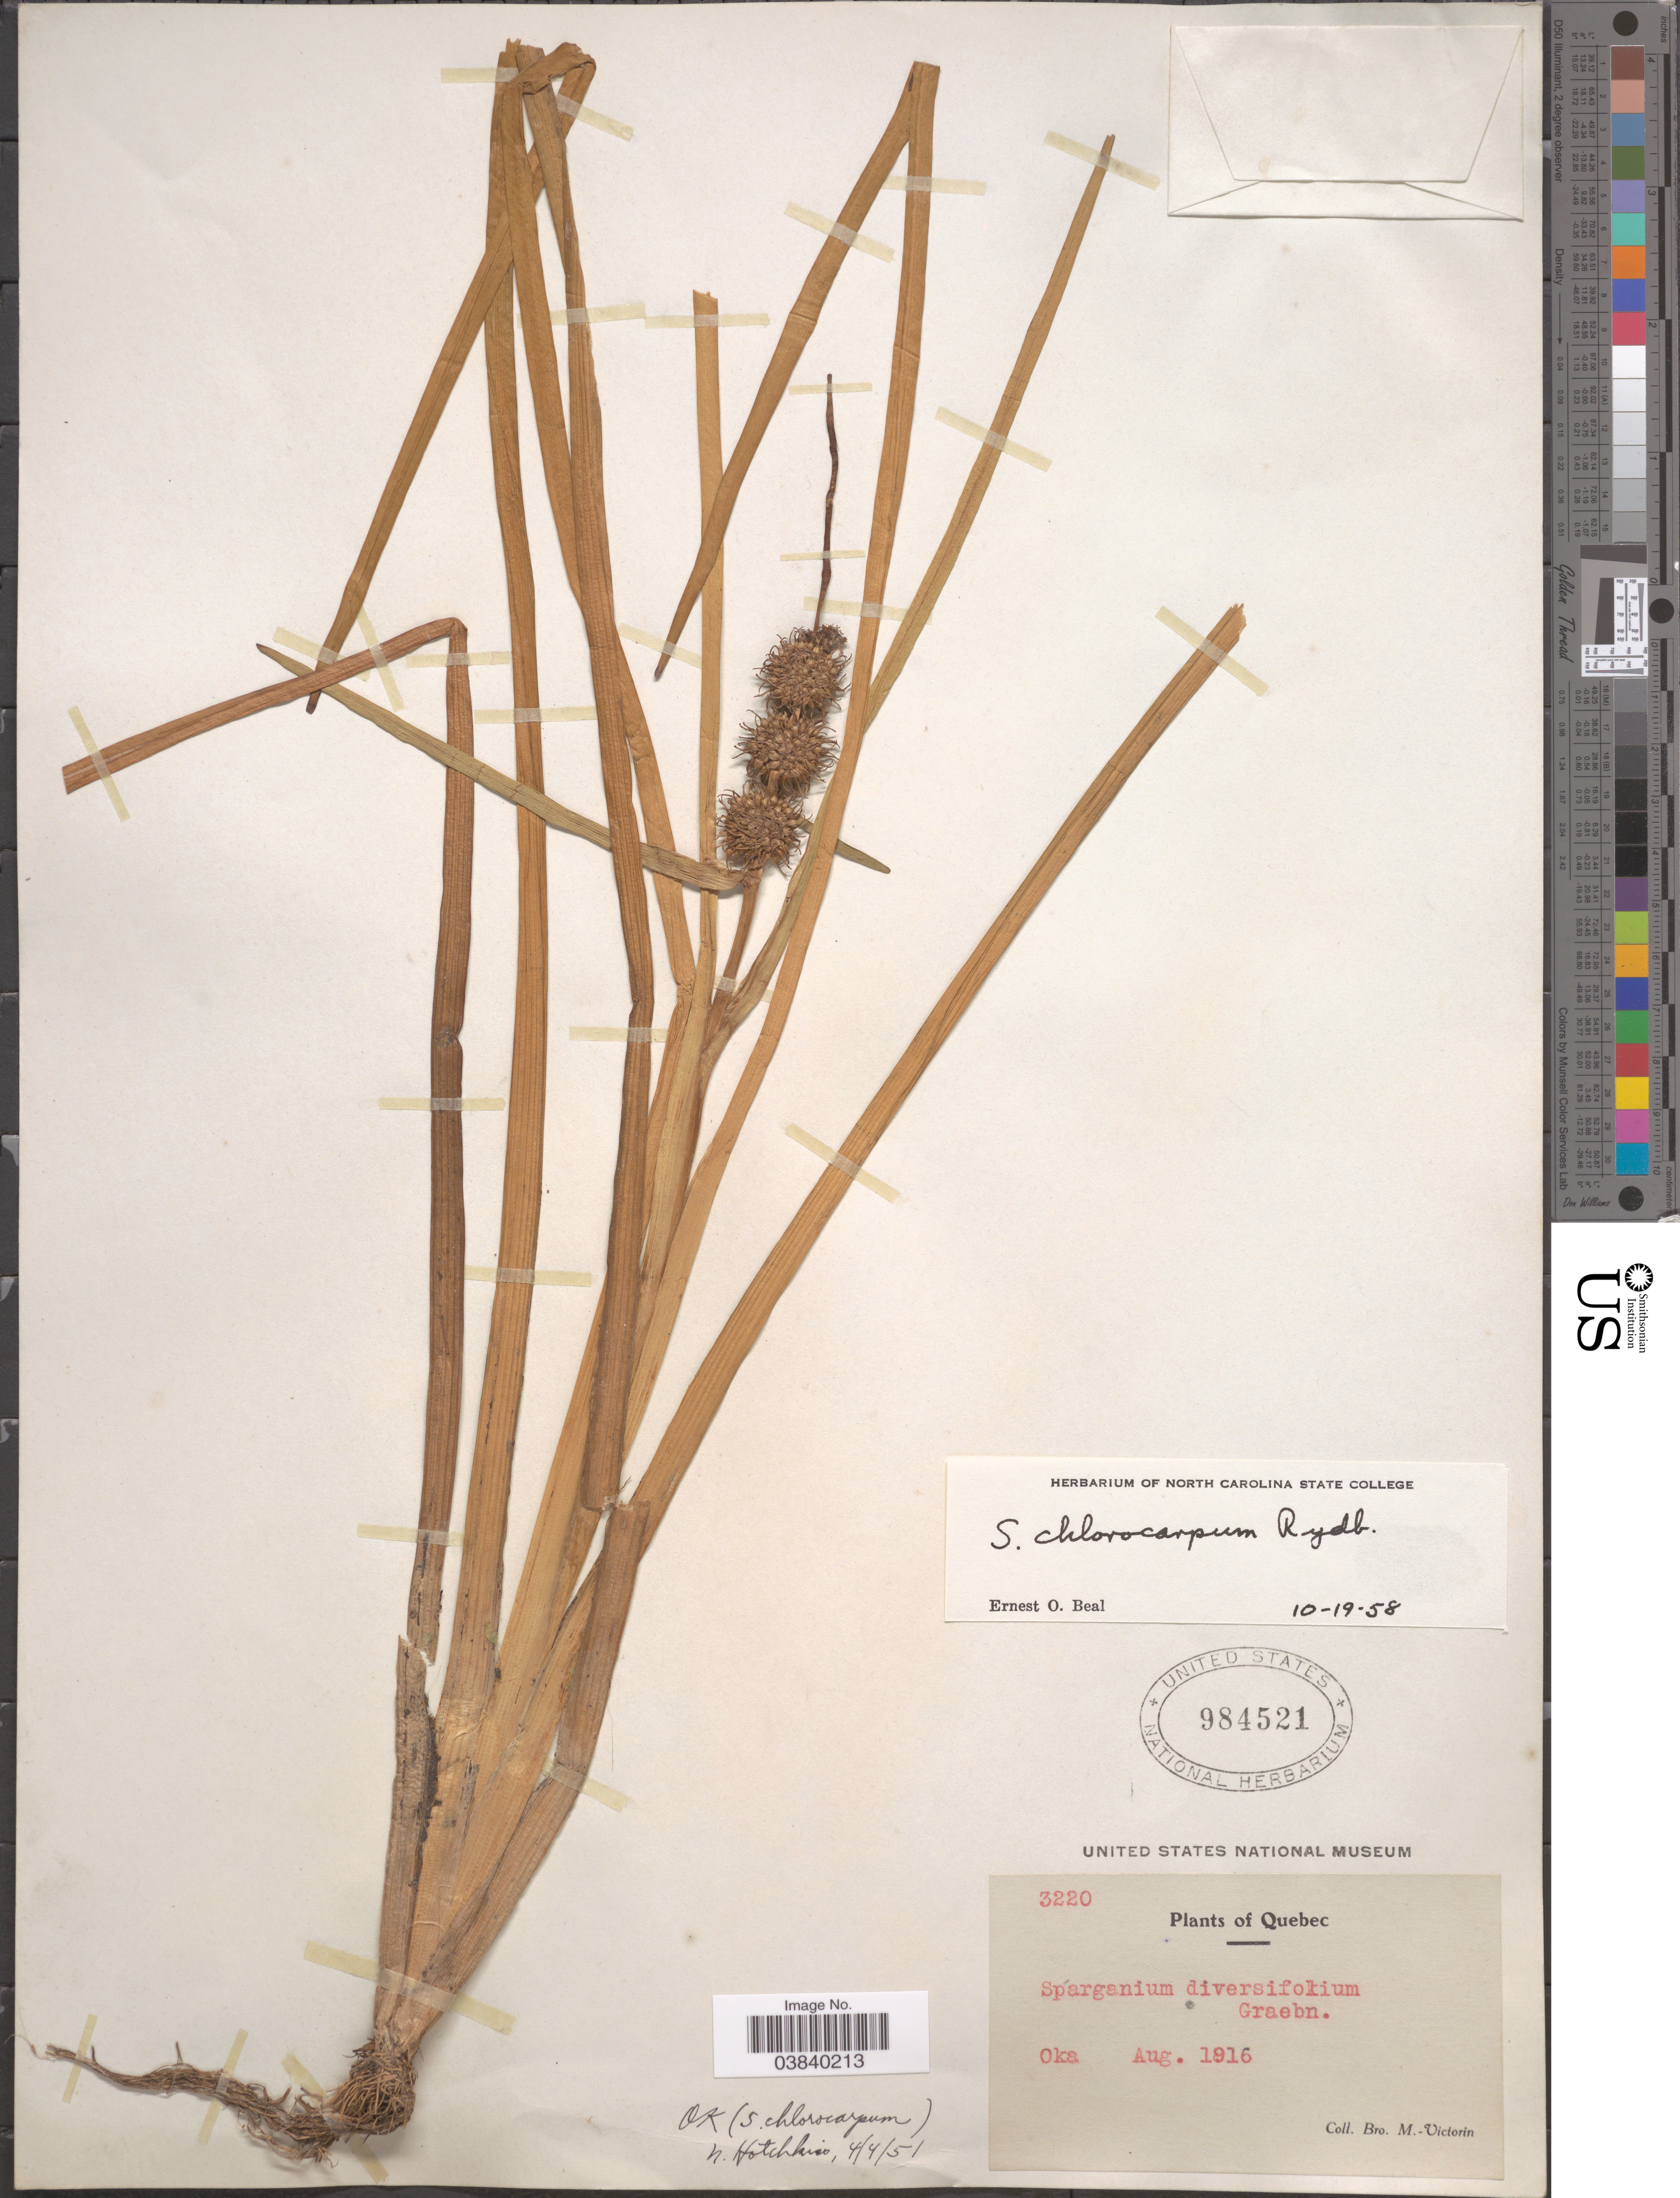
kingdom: Plantae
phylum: Tracheophyta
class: Liliopsida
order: Poales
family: Typhaceae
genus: Sparganium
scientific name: Sparganium chlorocarpum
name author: Rydb.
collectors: Fr. Marie-Victorin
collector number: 3220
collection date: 1916-08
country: Canada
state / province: Quebec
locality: Oka.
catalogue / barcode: US 984521